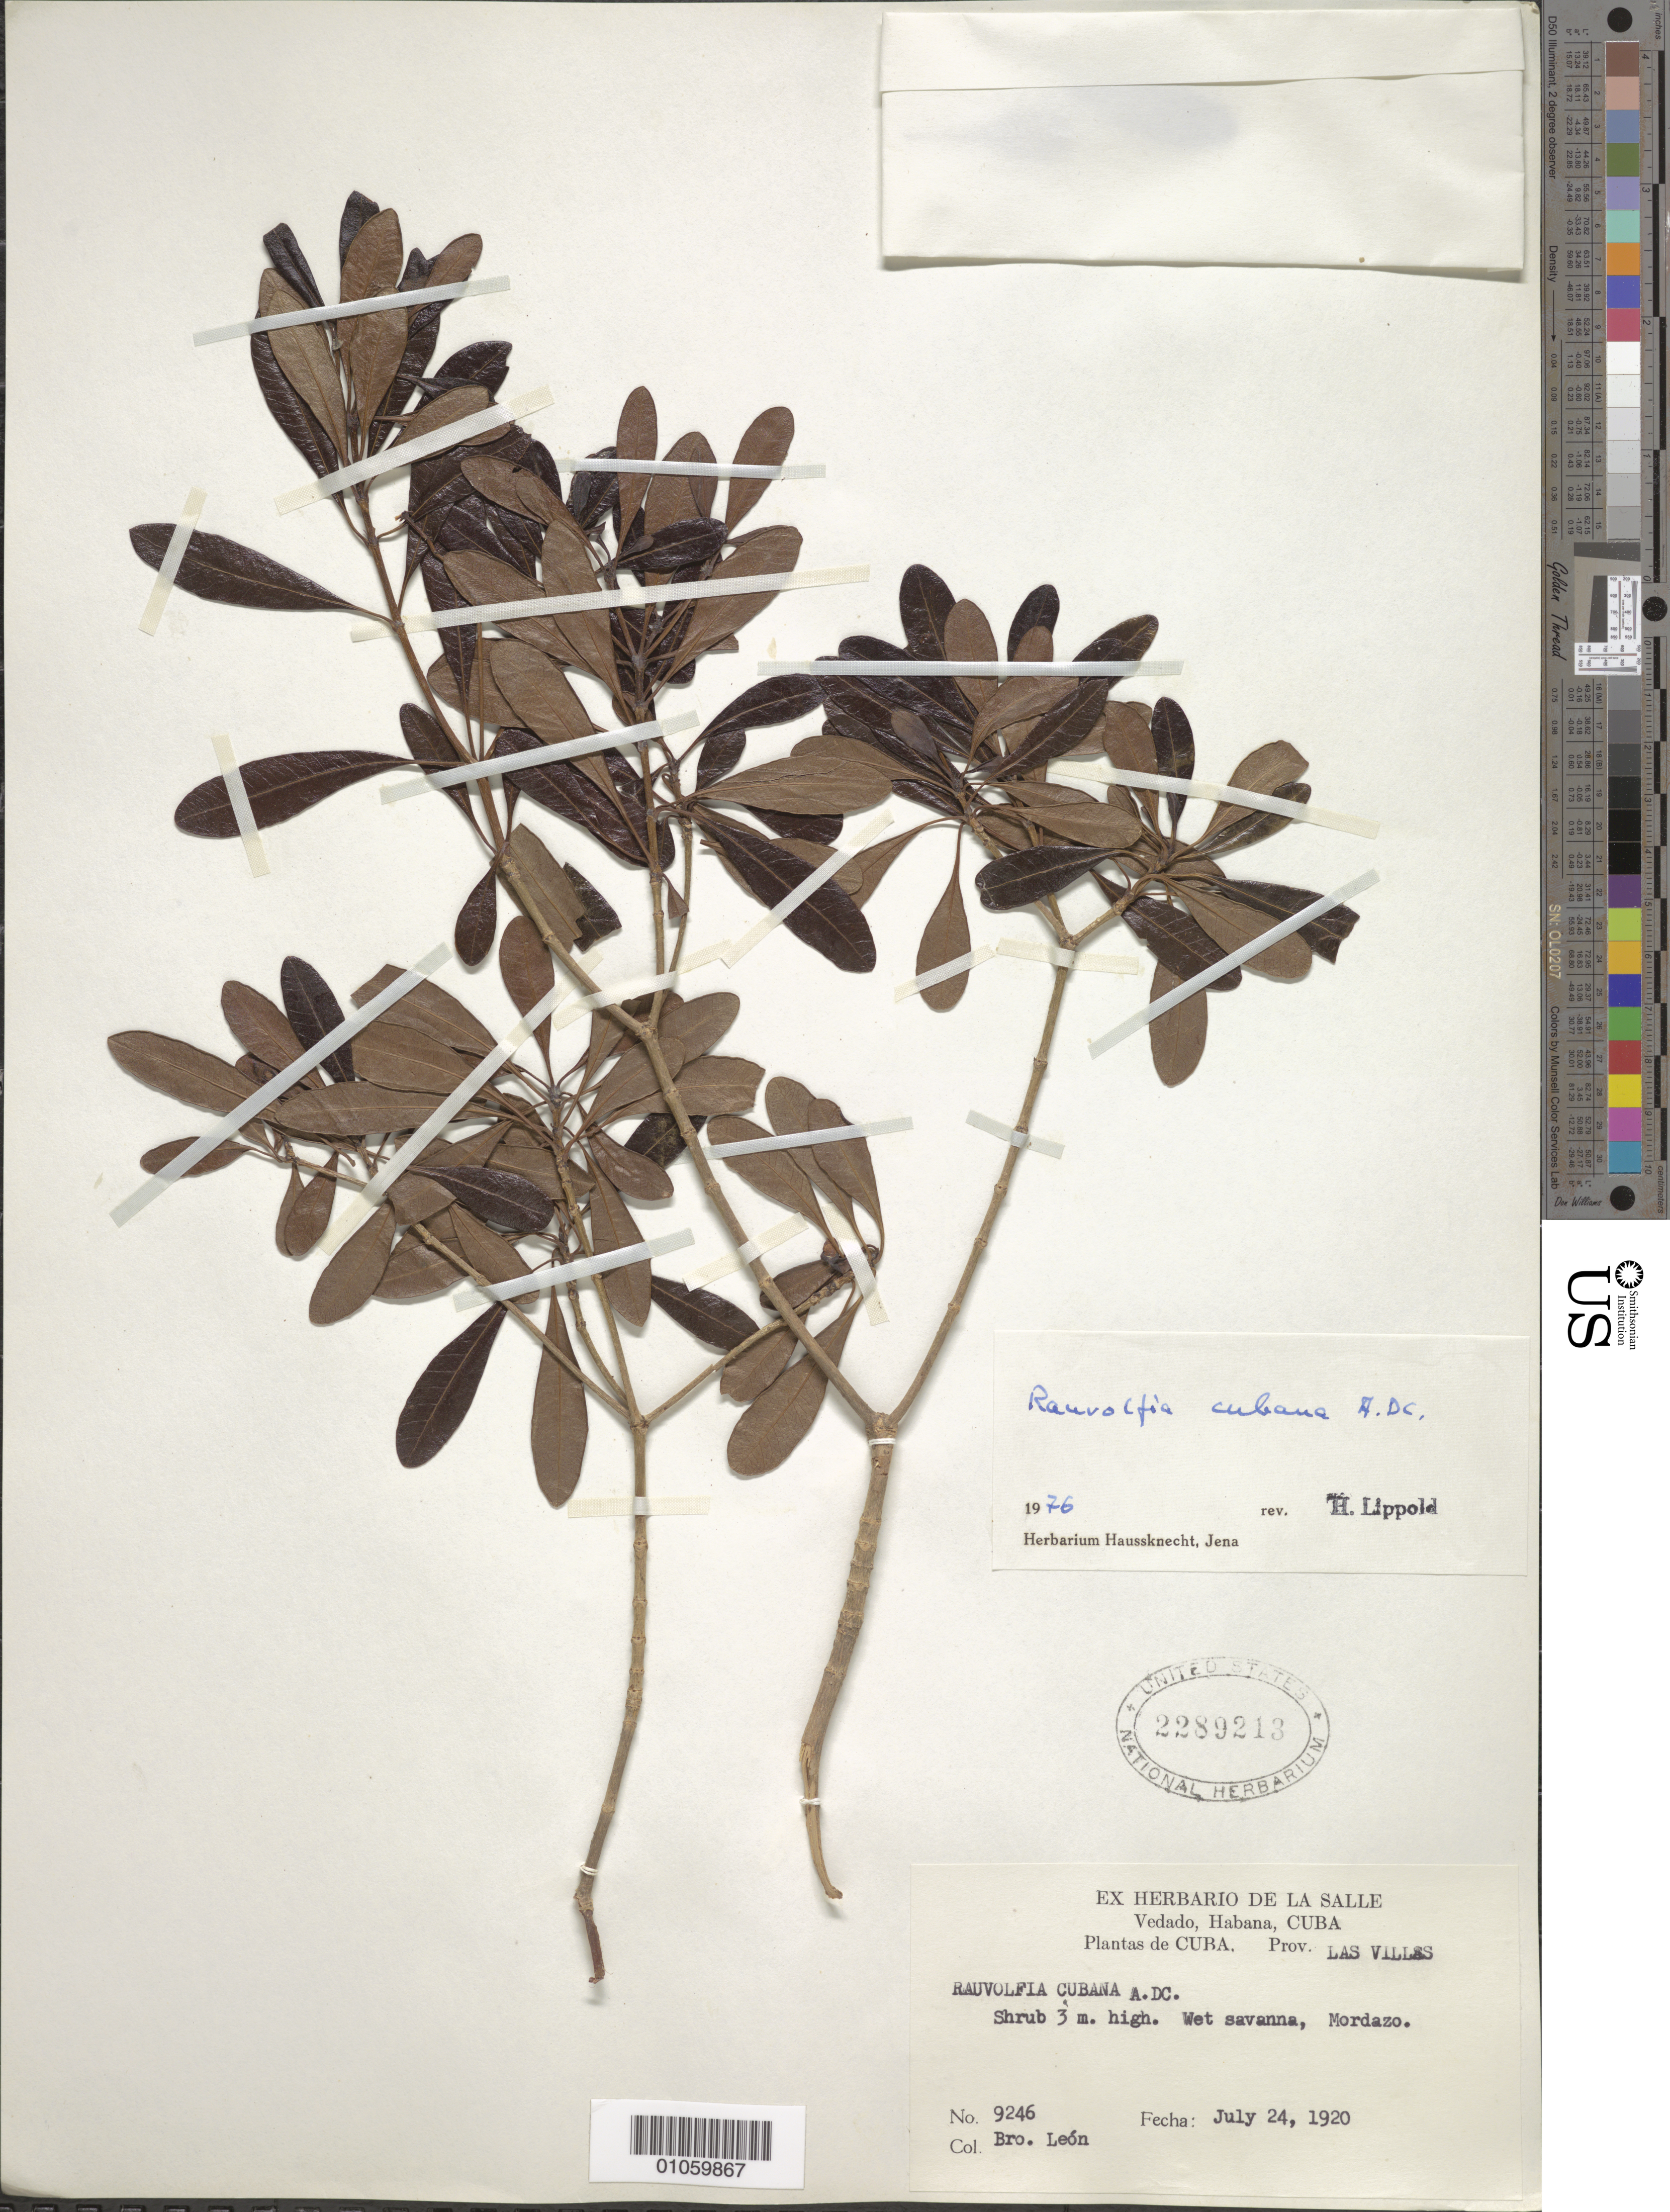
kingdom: Plantae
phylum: Tracheophyta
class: Magnoliopsida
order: Gentianales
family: Apocynaceae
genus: Rauvolfia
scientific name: Rauvolfia cubana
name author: A. DC.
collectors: Bro. León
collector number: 9246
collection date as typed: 24 Jul 1920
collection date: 1920-07-24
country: Cuba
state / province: Las Villas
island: Cuba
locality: Wet savanna, Mordazo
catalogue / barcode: US 2289213